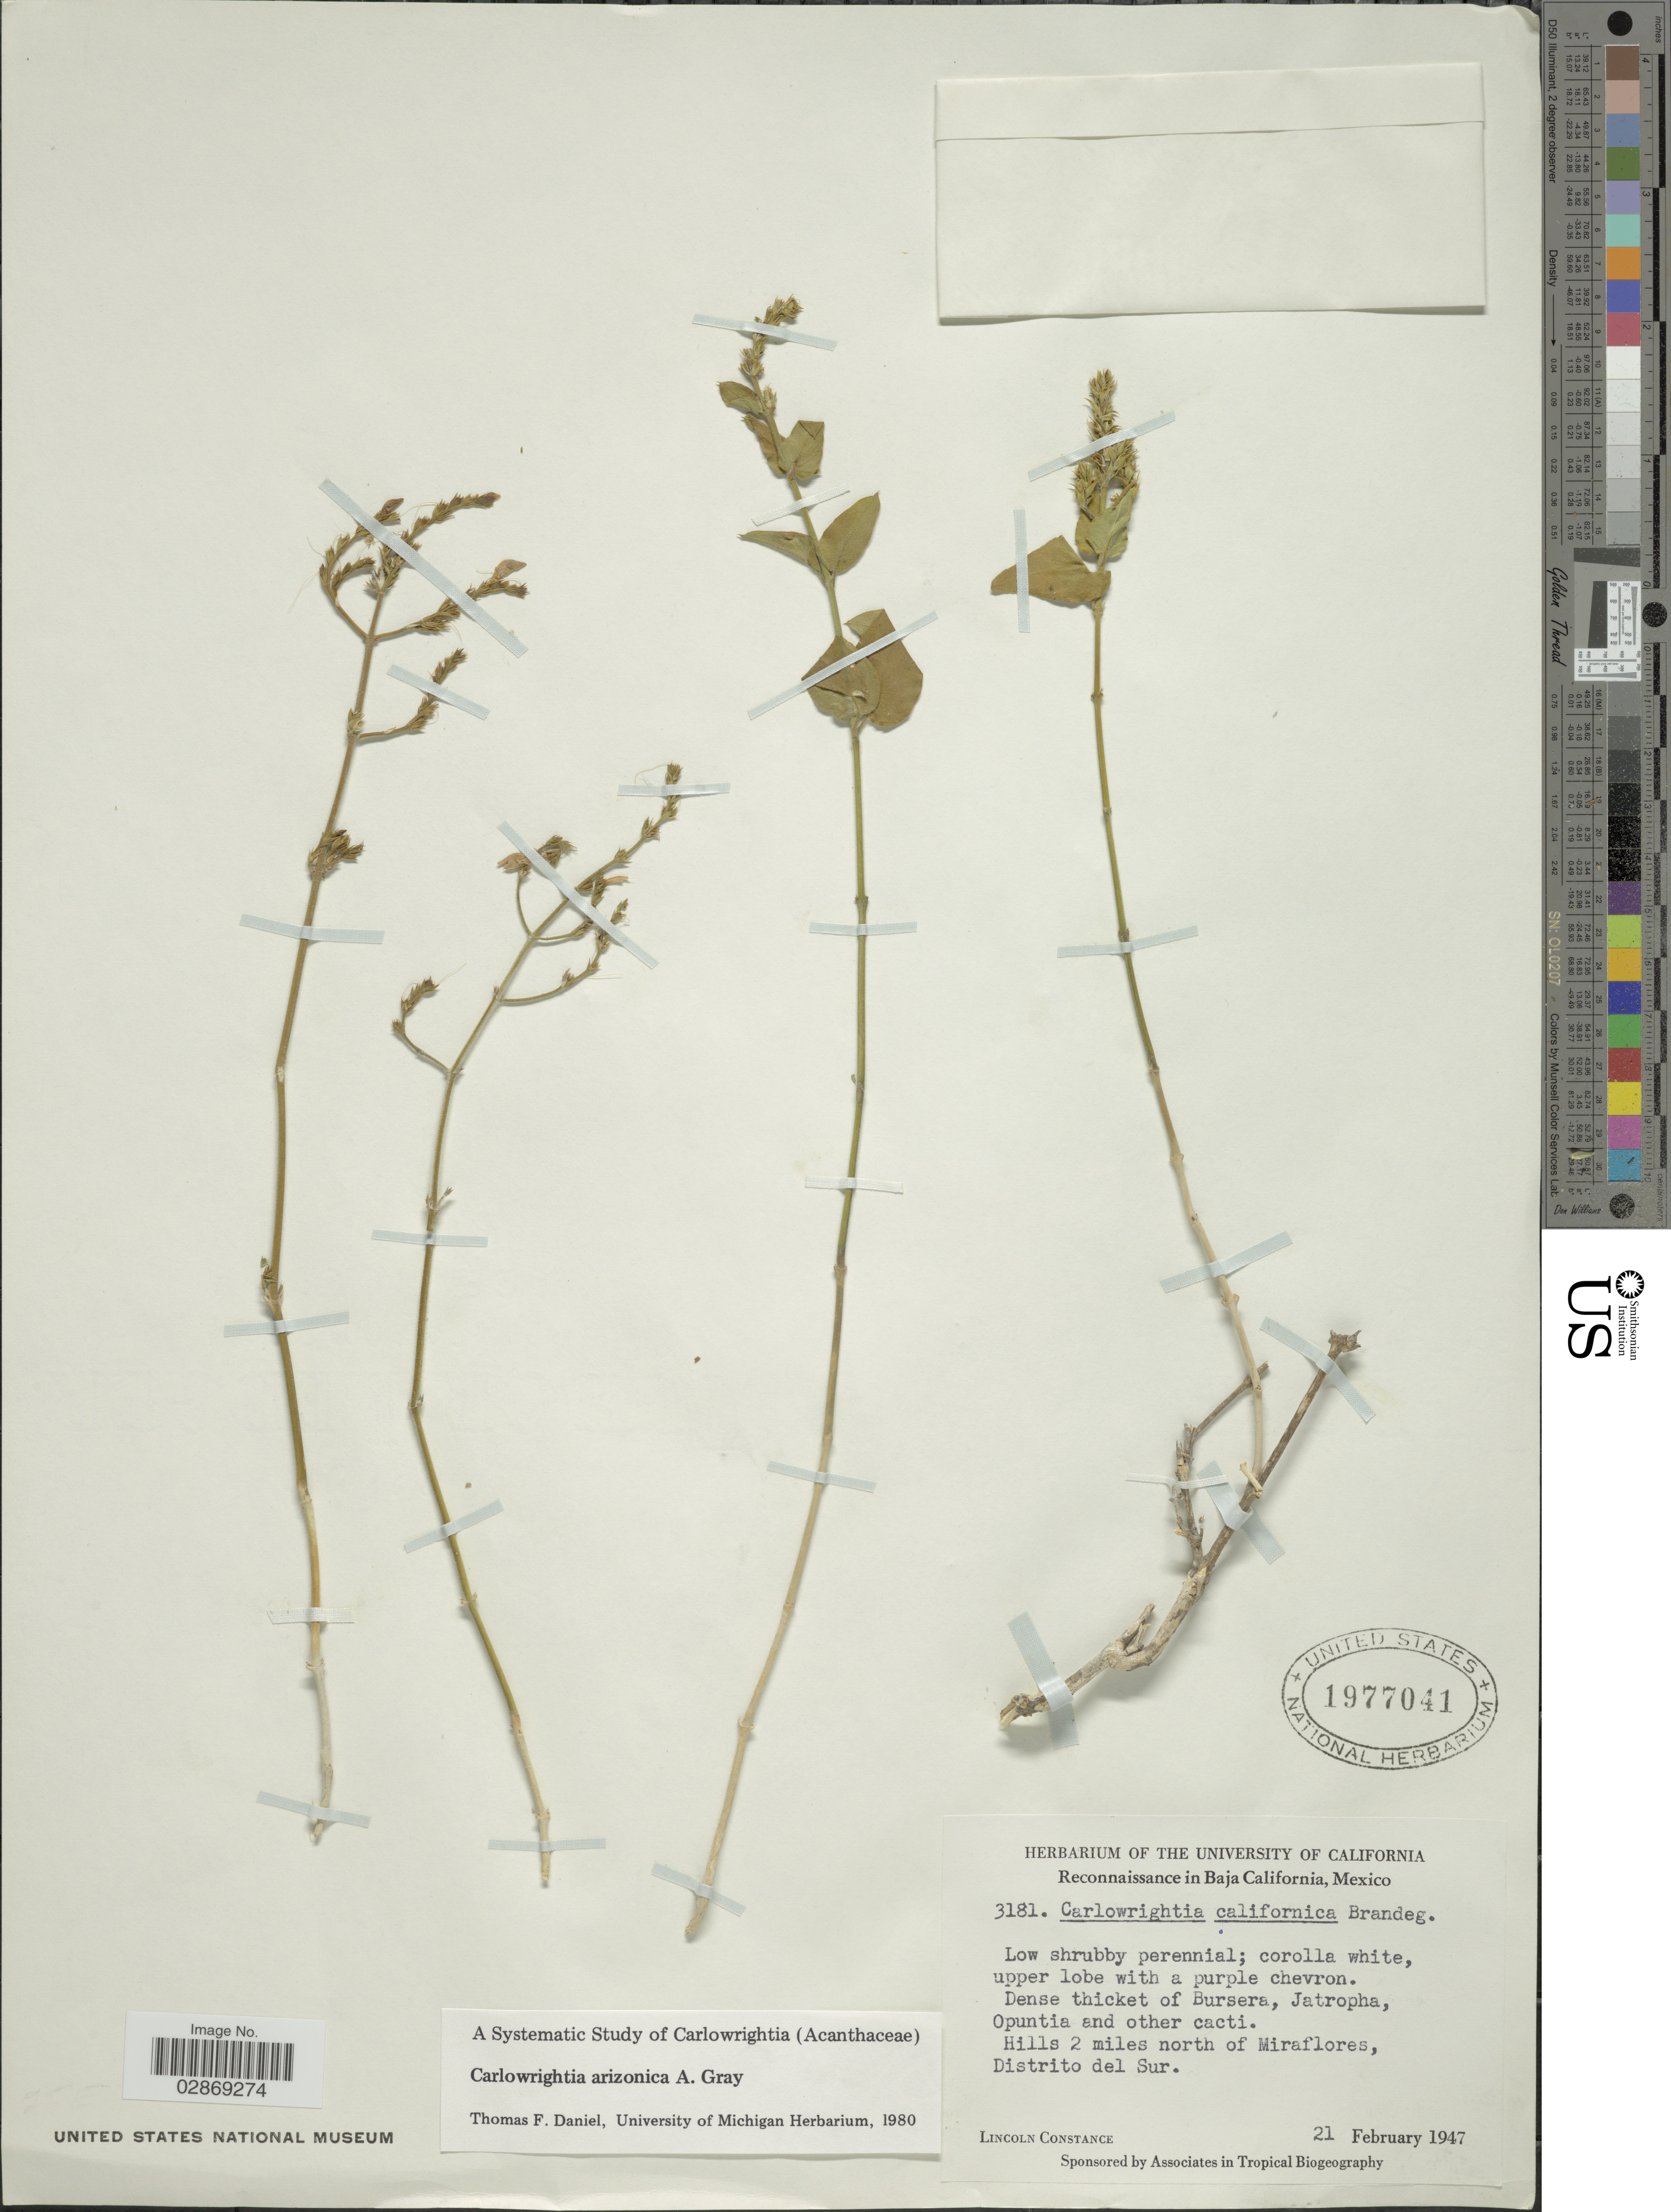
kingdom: Plantae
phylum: Tracheophyta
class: Magnoliopsida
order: Lamiales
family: Acanthaceae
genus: Carlowrightia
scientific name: Carlowrightia arizonica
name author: A. Gray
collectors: L. Constance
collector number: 3181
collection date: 1947-02-21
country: Mexico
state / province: Baja California Sur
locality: Reconnaissance in Baja California, Mexico, Hills 2 miles north of Miraflores, Distrito del Sur.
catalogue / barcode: US 1977041